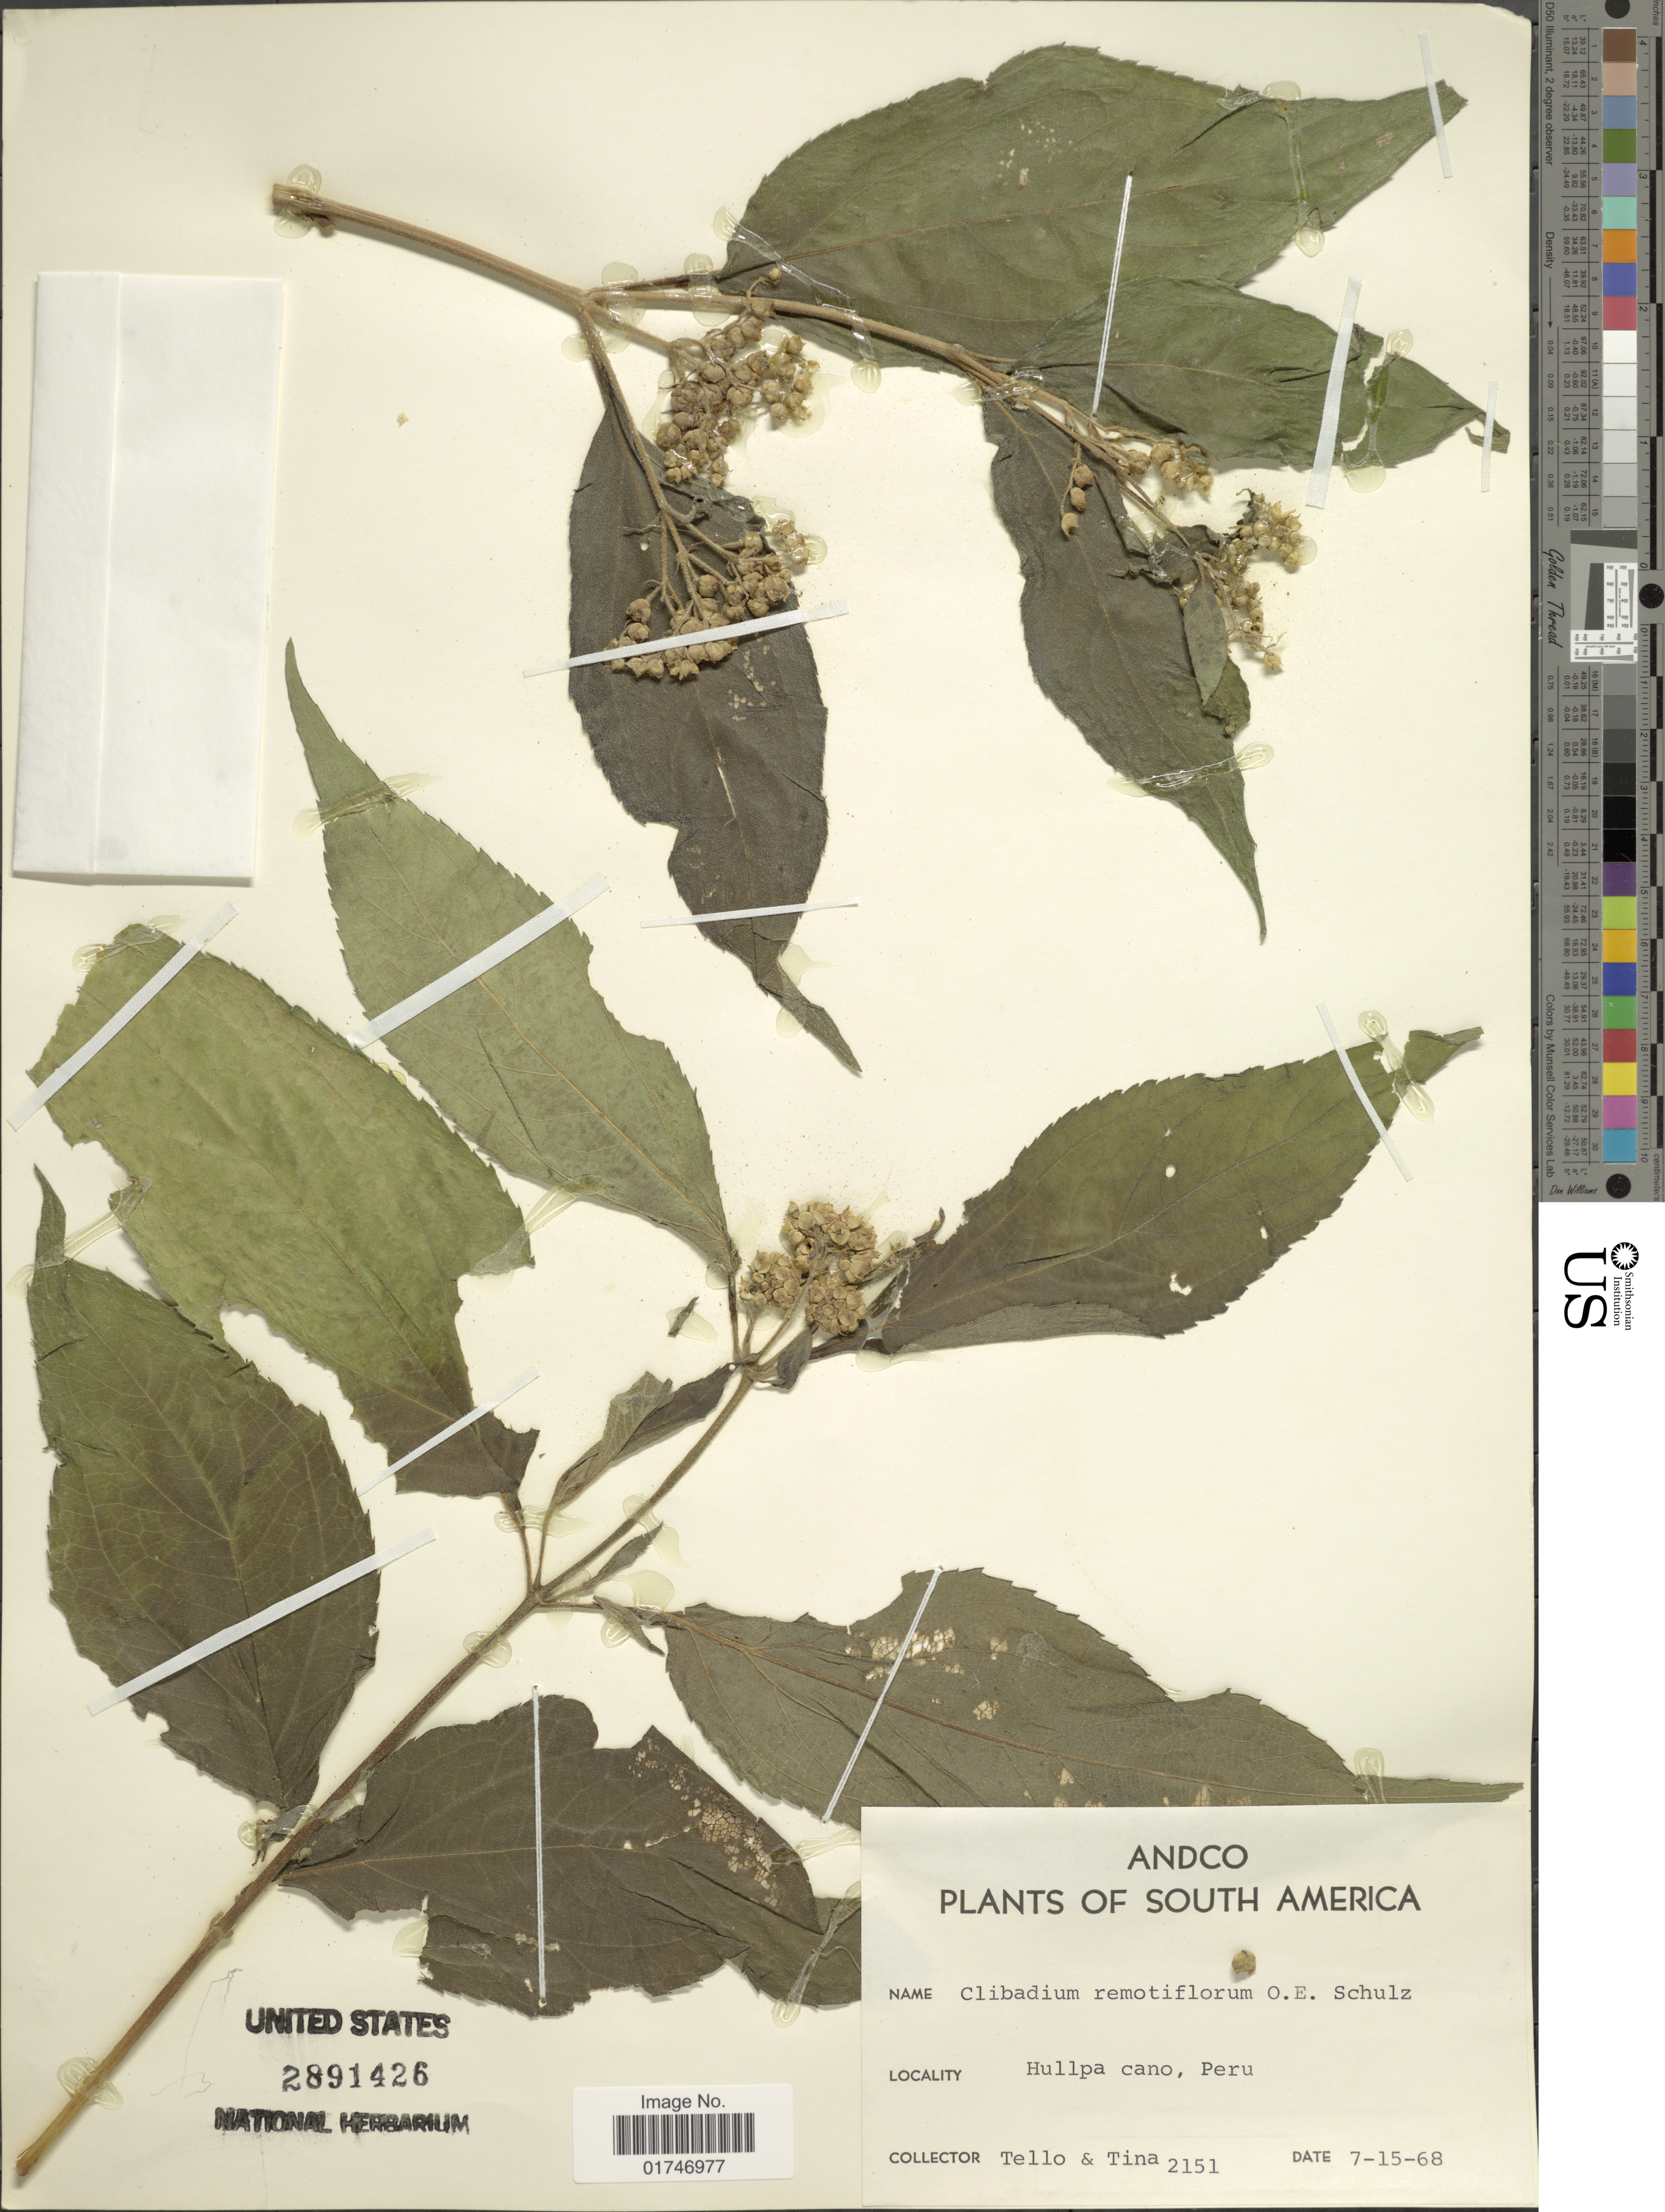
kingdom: Plantae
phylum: Tracheophyta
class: Magnoliopsida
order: Asterales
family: Asteraceae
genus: Clibadium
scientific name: Clibadium surinamense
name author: L.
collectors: -. Tello & -. Tina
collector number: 2151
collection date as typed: Transcribed d/m/y: 15/7/68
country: Peru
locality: Andco. South America. Hullpa cano, Peru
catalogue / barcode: US 2891426